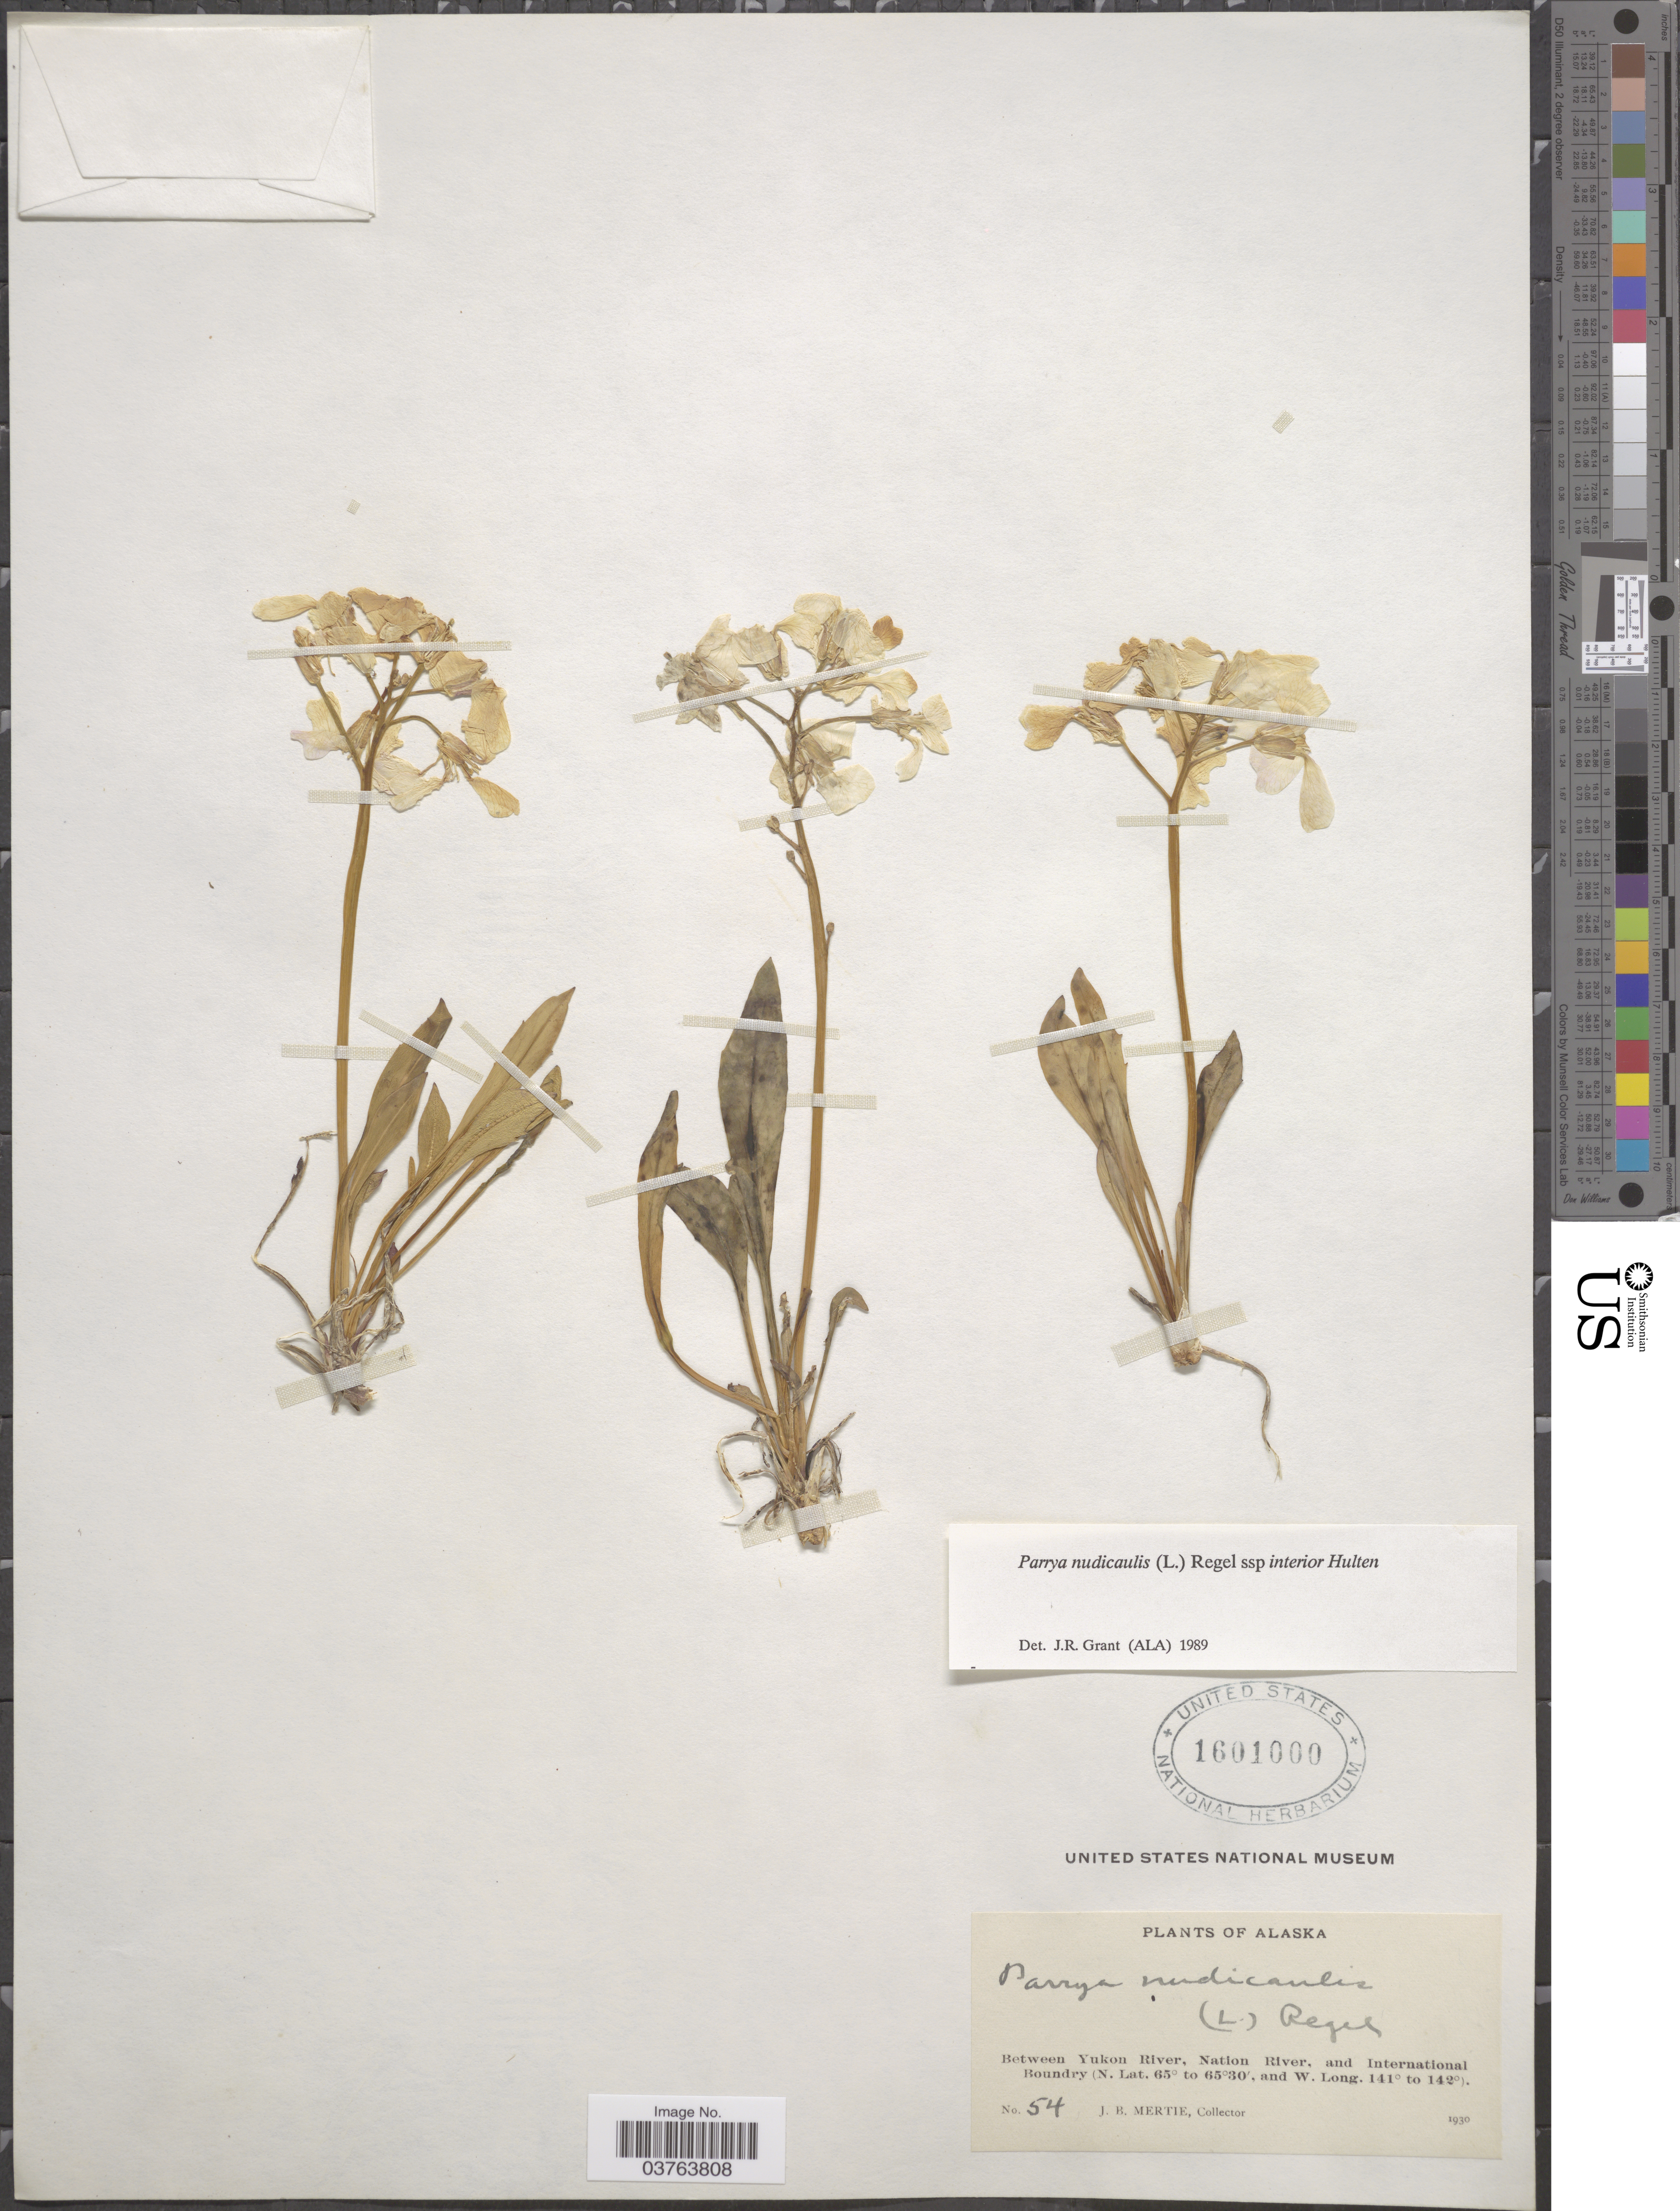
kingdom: Plantae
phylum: Tracheophyta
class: Magnoliopsida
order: Brassicales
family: Brassicaceae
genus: Parrya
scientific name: Parrya nudicaulis subsp. interior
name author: Hultén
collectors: J. Mertie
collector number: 54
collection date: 1930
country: United States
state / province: Alaska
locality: Between Yukon River, Nation River, and International Boundary.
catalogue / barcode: US 1601000